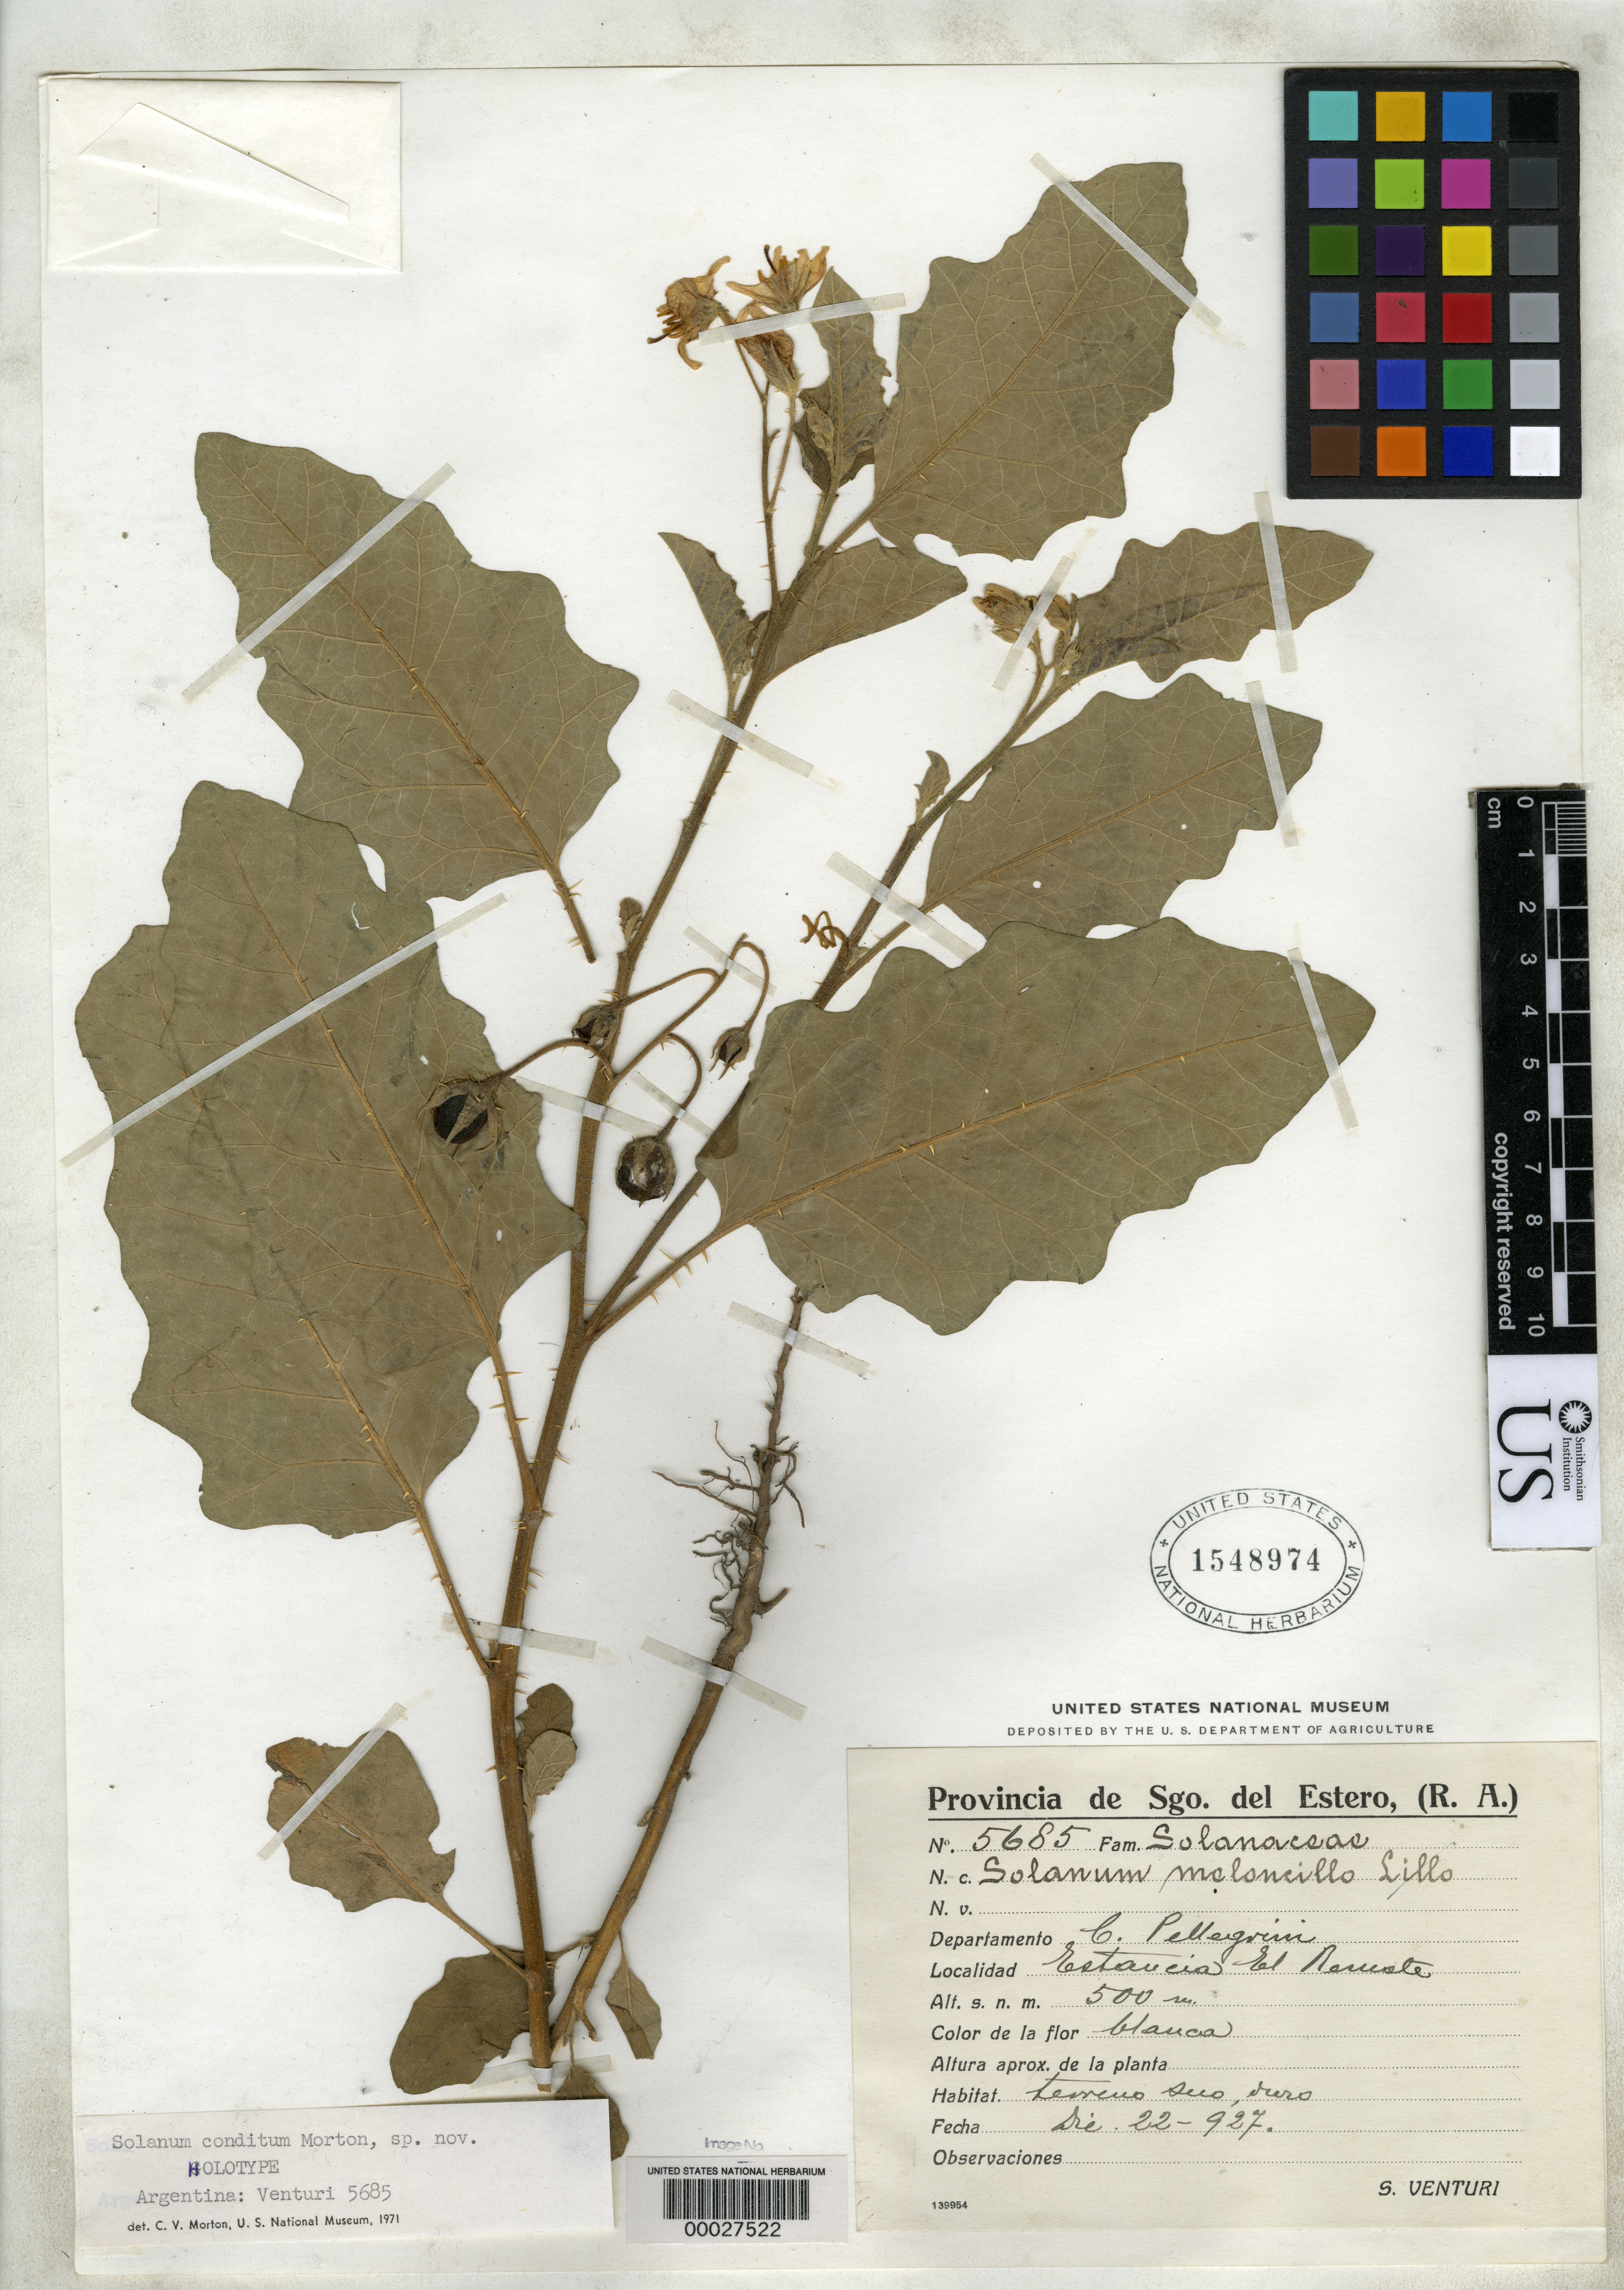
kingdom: Plantae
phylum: Tracheophyta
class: Magnoliopsida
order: Solanales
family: Solanaceae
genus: Solanum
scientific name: Solanum conditum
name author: C.V. Morton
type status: Holotype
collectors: S. Venturi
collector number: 5685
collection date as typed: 22 Dec 1927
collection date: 1927-12-22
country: Argentina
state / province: Santiago del Estero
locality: Estancia el Remate.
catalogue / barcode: US 1548974